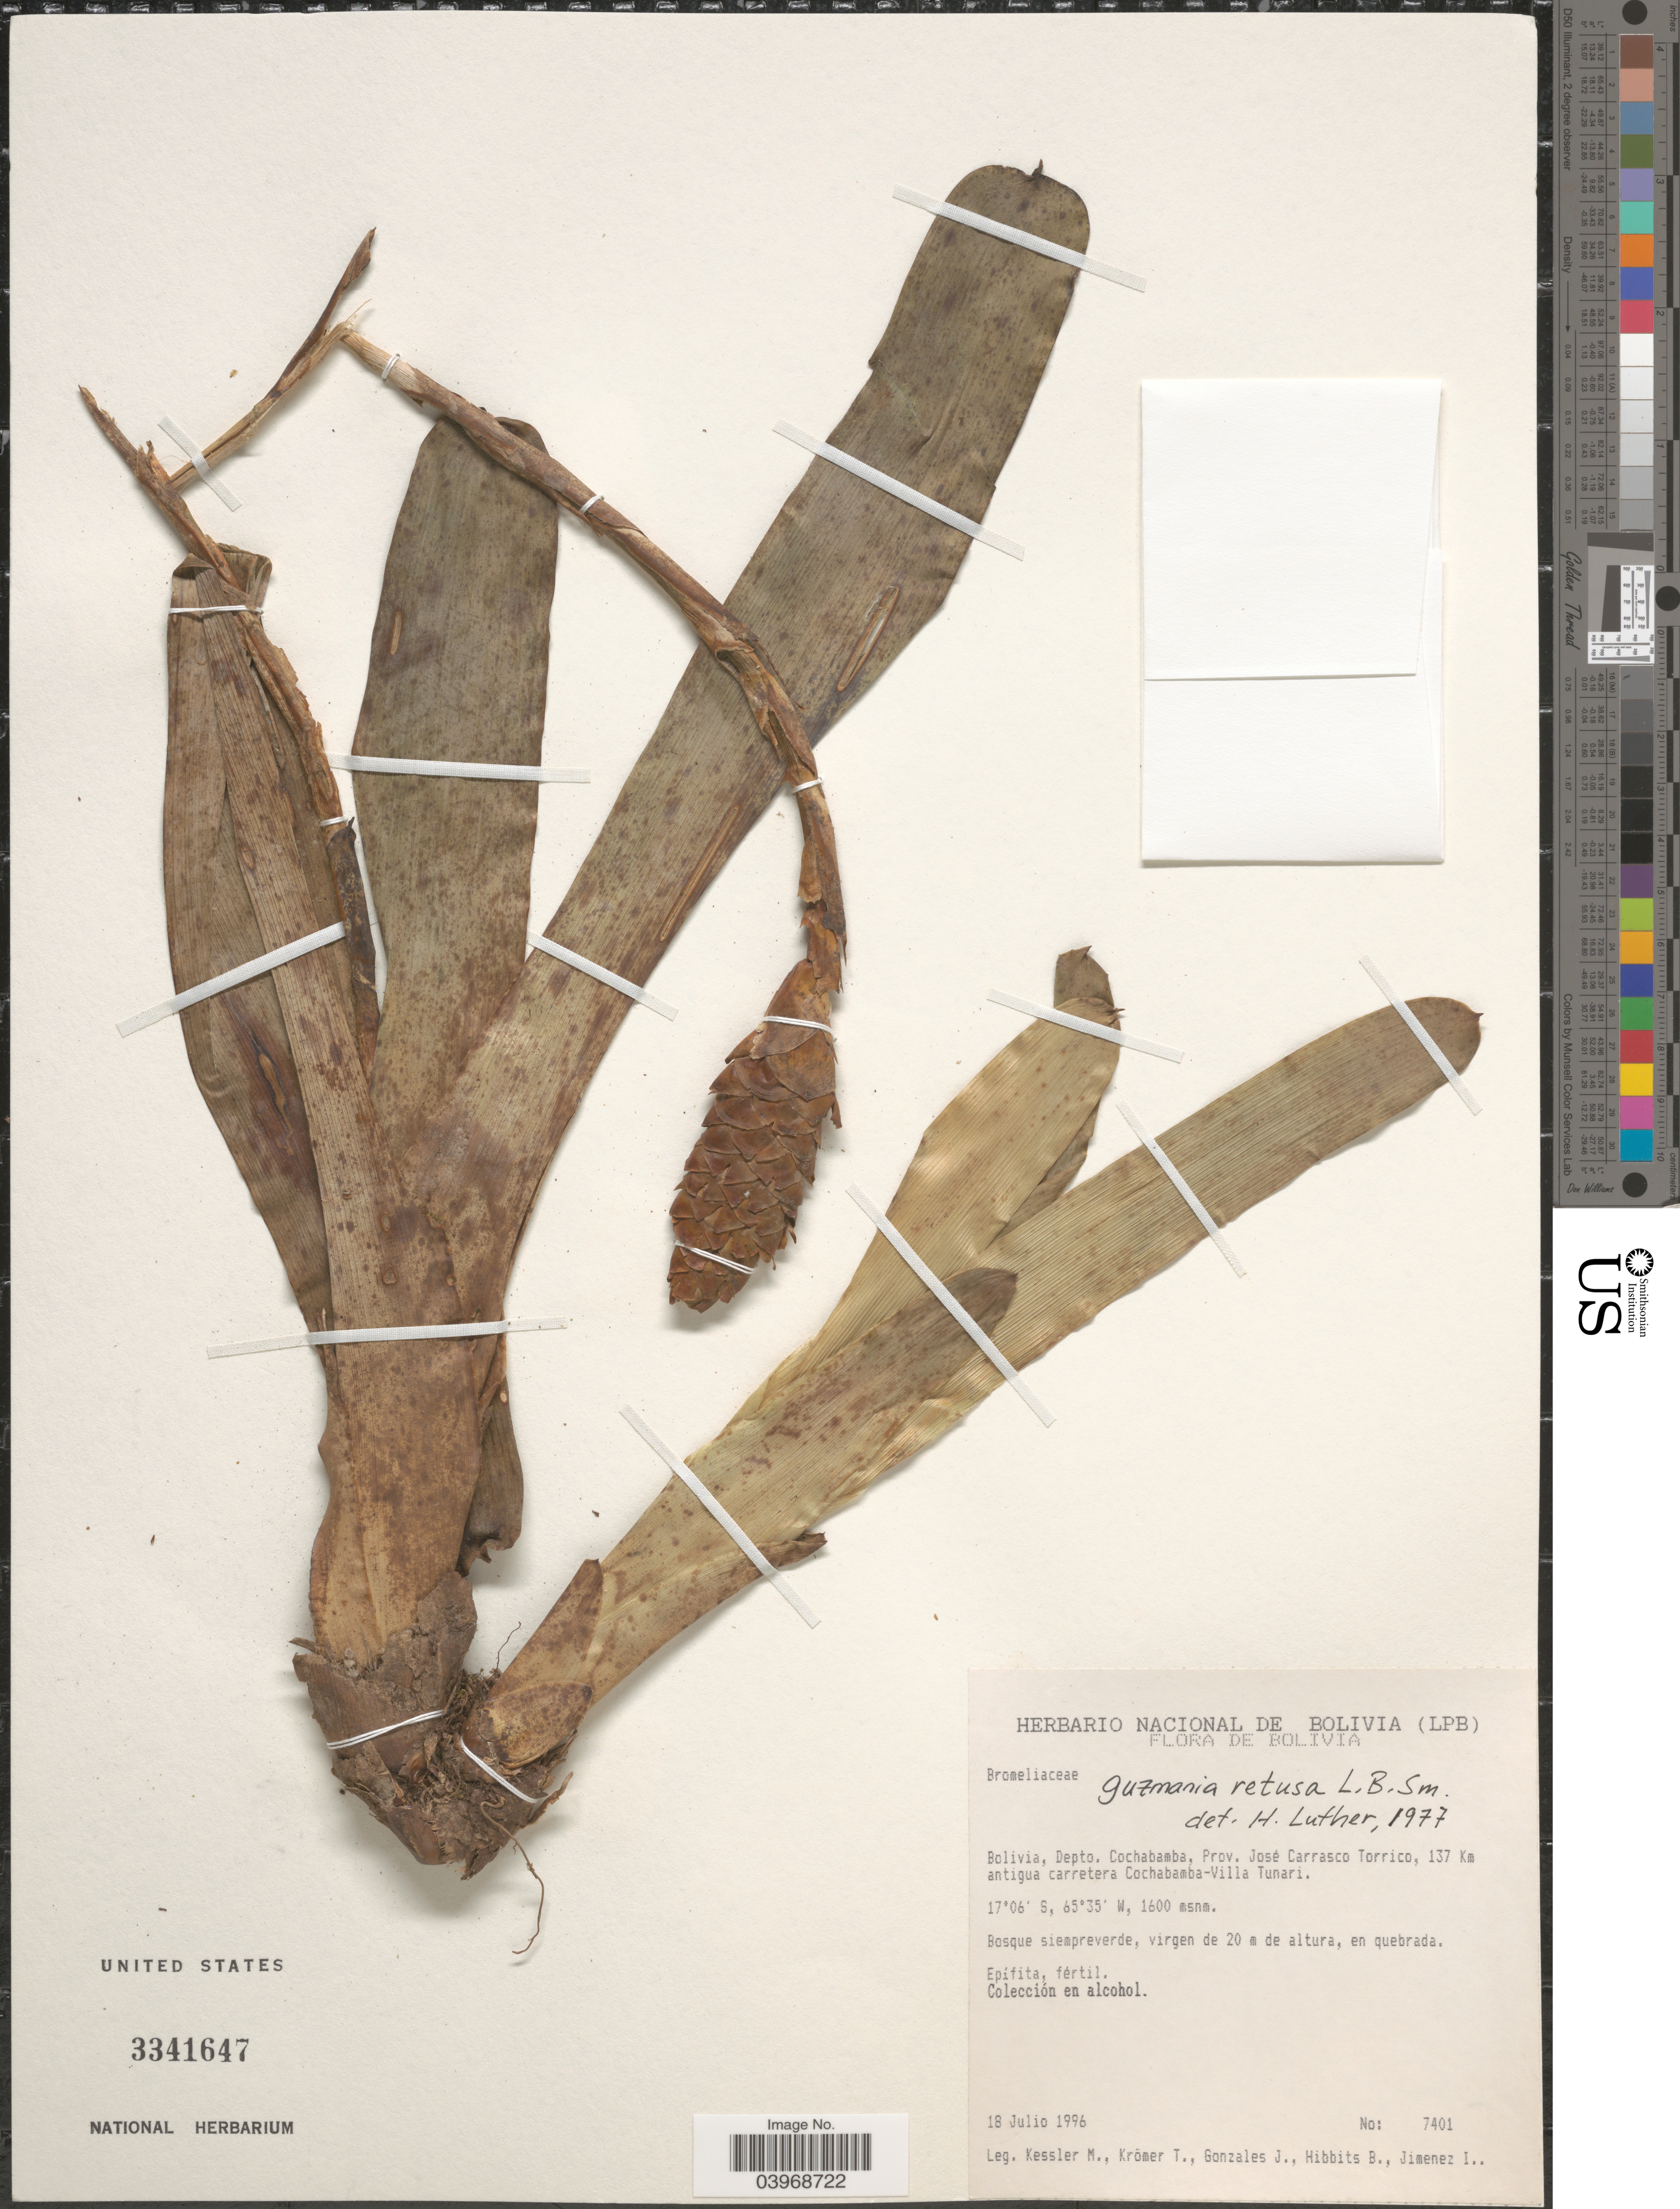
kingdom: Plantae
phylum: Tracheophyta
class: Liliopsida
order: Poales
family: Bromeliaceae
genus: Guzmania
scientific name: Guzmania retusa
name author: L.B. Sm.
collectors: M. Kessler, T. Krömer, J. Gonzales, B. Hibbits & I. Jimenez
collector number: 7401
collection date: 1996-07-18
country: Bolivia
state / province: Cochabamba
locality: Depto. Cochabamba, Prov. José Carrasco Torrico, 137 Km antigua carretera Cochabamba-Villa Tunari.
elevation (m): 1600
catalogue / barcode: US 3341647